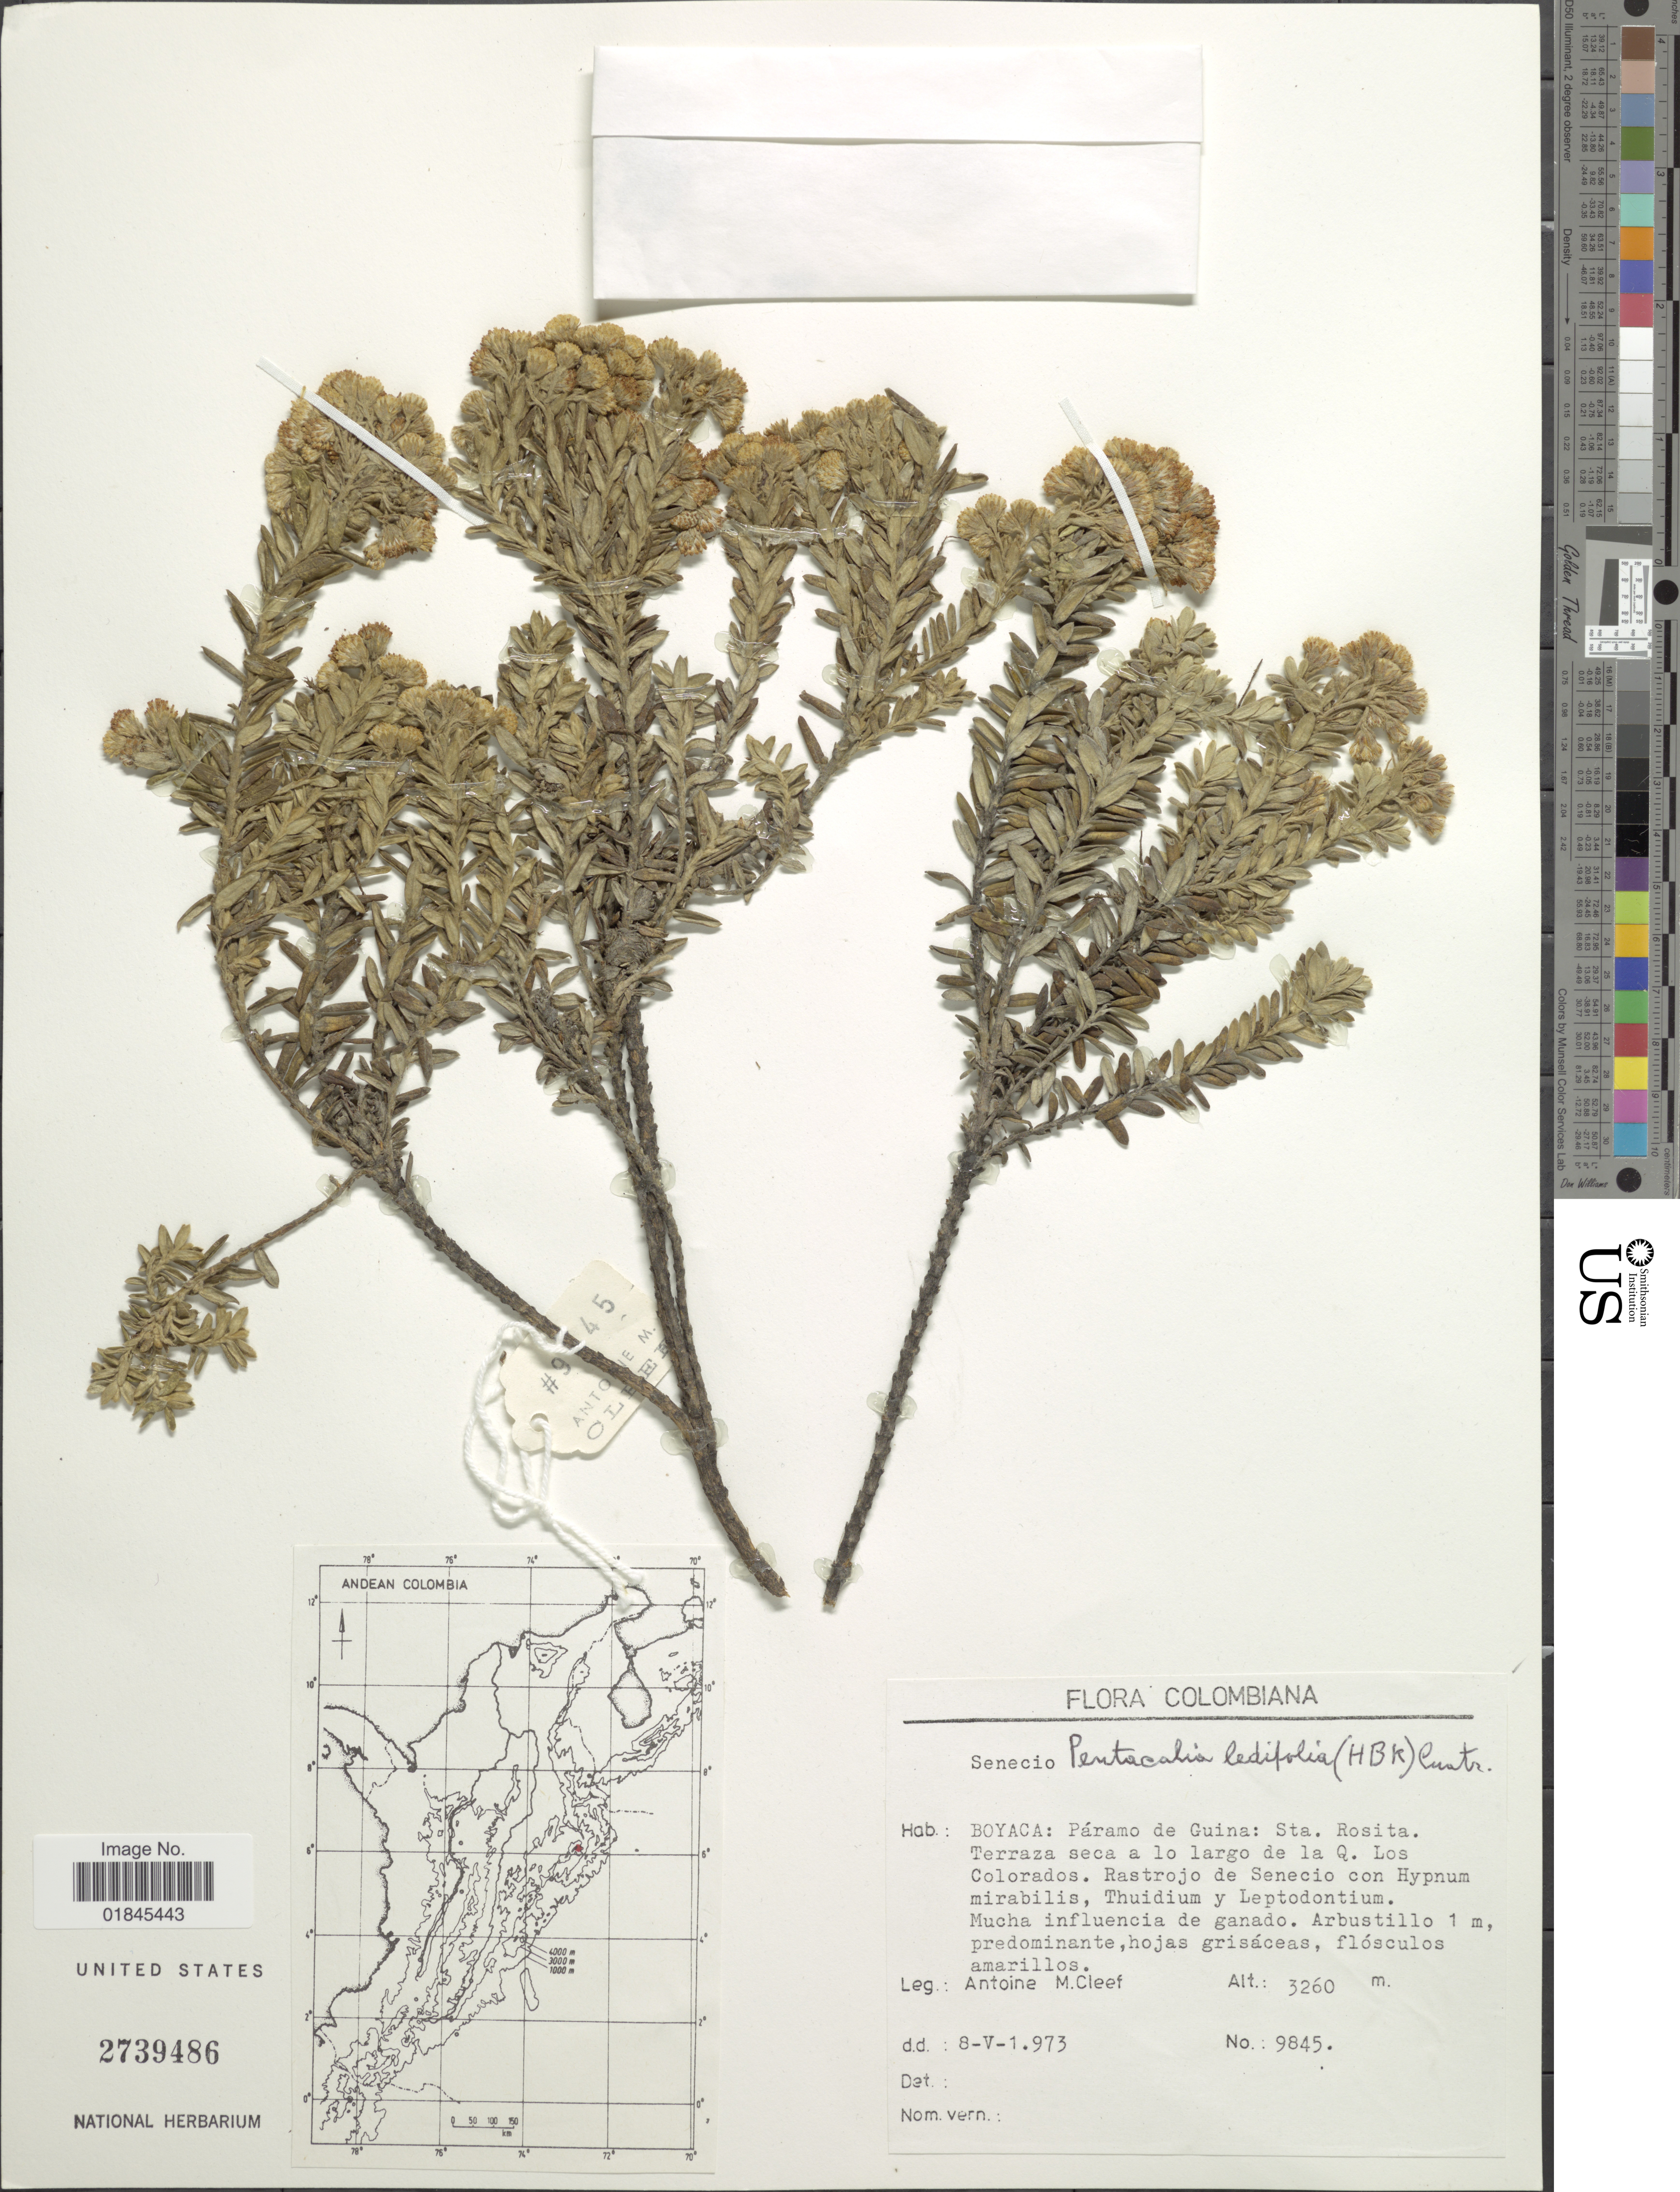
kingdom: Plantae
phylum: Tracheophyta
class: Magnoliopsida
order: Asterales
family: Asteraceae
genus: Pentacalia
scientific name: Pentacalia ledifolia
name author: (Kunth) Cuatrec.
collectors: A. M. Cleef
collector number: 9845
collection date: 1973-05-08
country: Colombia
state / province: Boyacá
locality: Boyaca: Páramo de Guina: Sta. Rosita.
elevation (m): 3260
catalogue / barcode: US 2739486